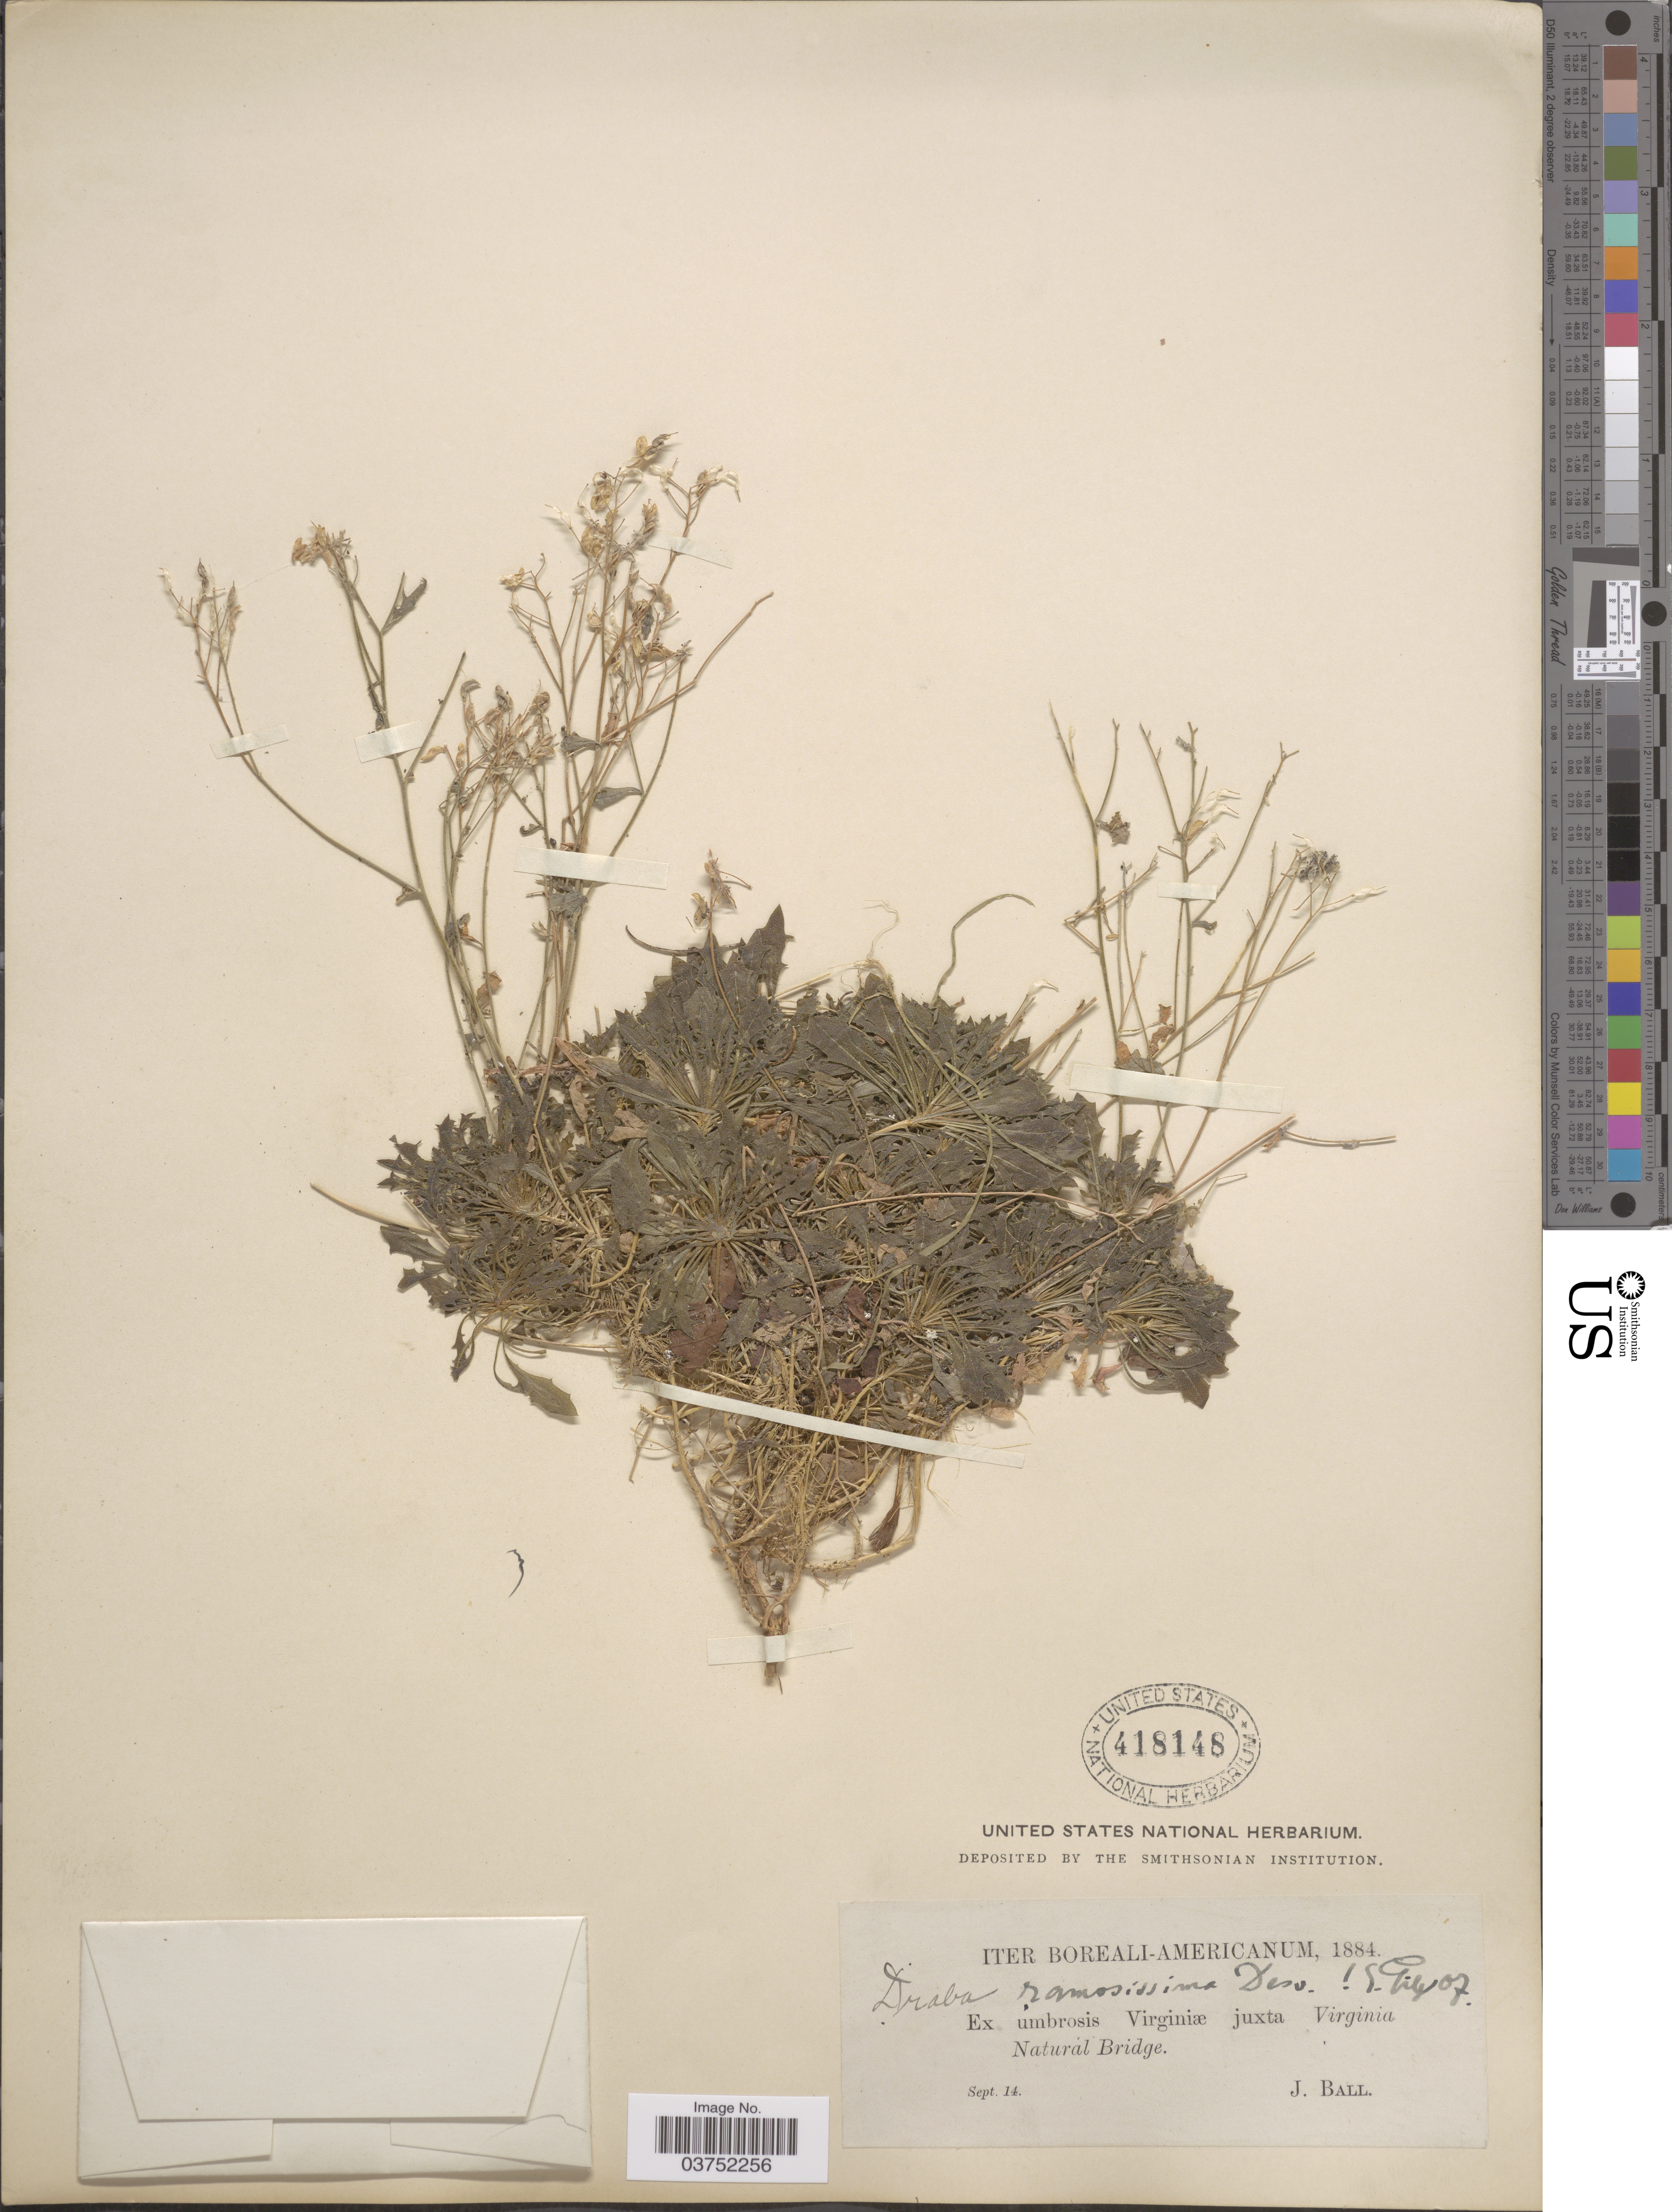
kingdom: Plantae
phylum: Tracheophyta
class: Magnoliopsida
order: Brassicales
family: Brassicaceae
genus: Draba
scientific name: Draba ramosissima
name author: Desv.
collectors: J. Ball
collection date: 1884-09-14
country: United States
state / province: Virginia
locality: Ex umbrosis Virginiæ juxta Virginia Natural Bridge.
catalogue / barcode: US 418148